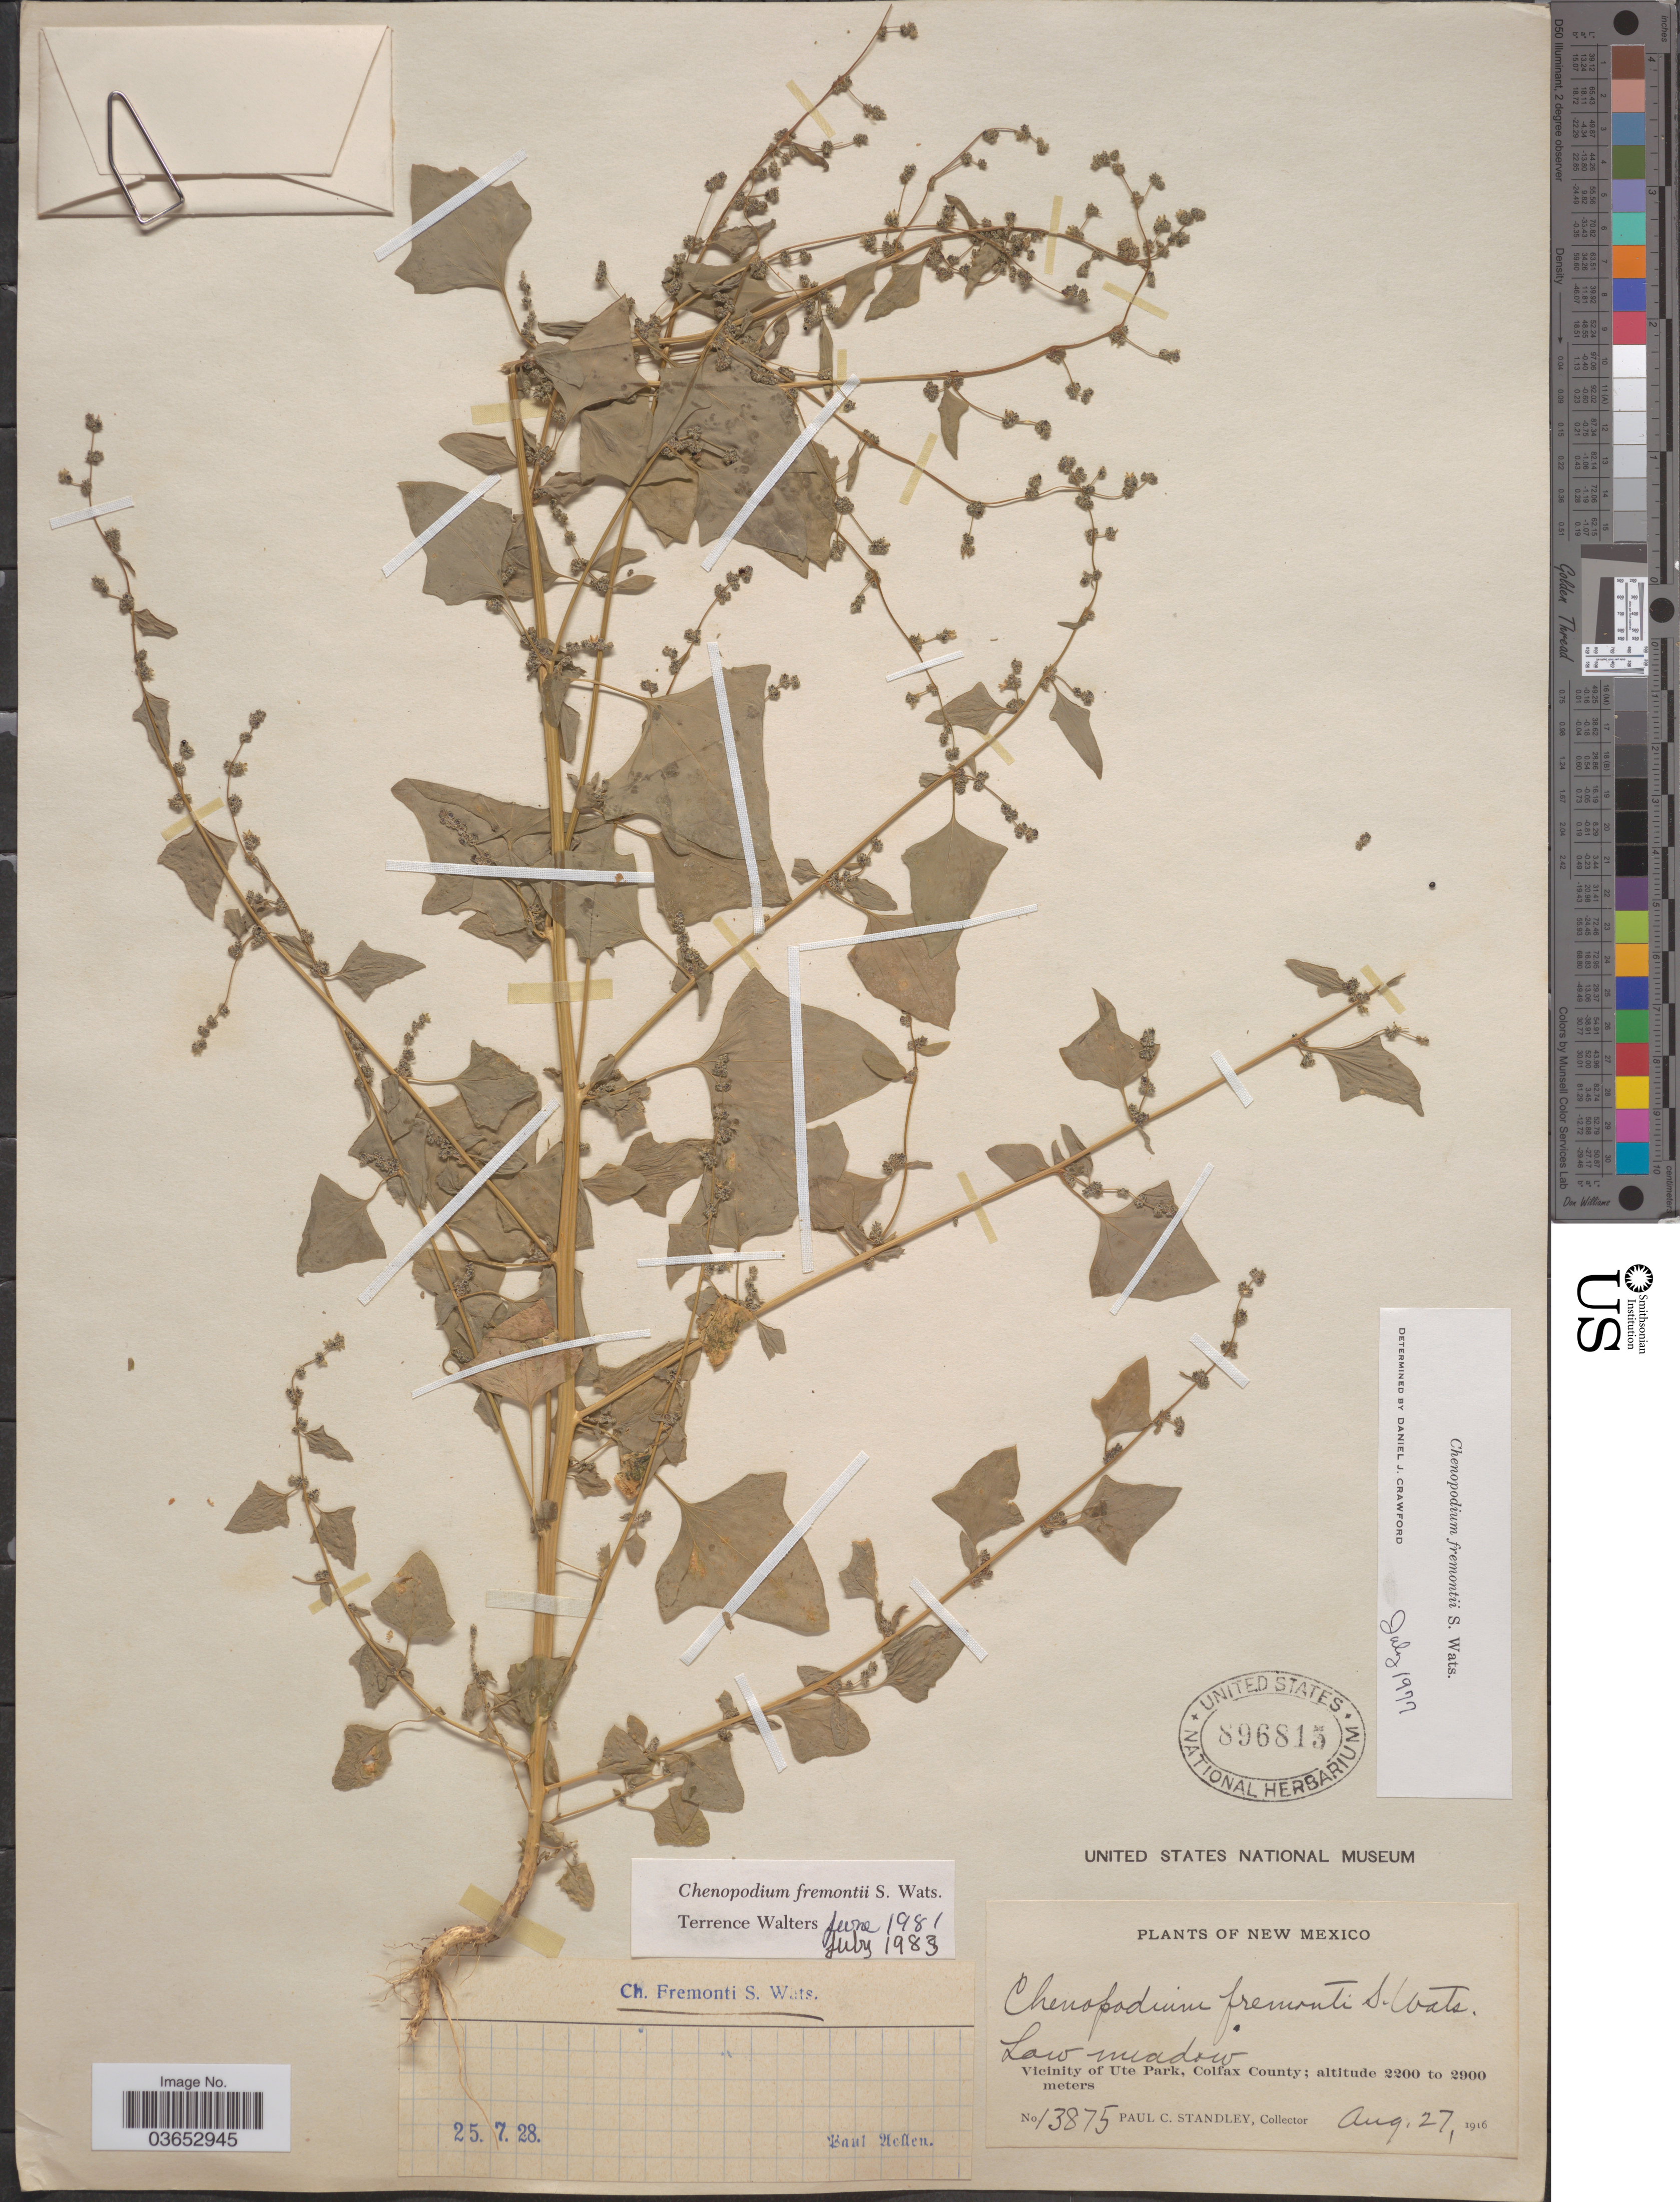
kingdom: Plantae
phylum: Tracheophyta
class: Magnoliopsida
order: Caryophyllales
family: Amaranthaceae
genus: Chenopodium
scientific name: Chenopodium fremontii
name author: S. Watson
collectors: P. C. Standley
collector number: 13875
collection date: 1916-08-27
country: United States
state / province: New Mexico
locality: Vicinity of Ute Park, Colfax County.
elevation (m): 2200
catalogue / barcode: US 896815